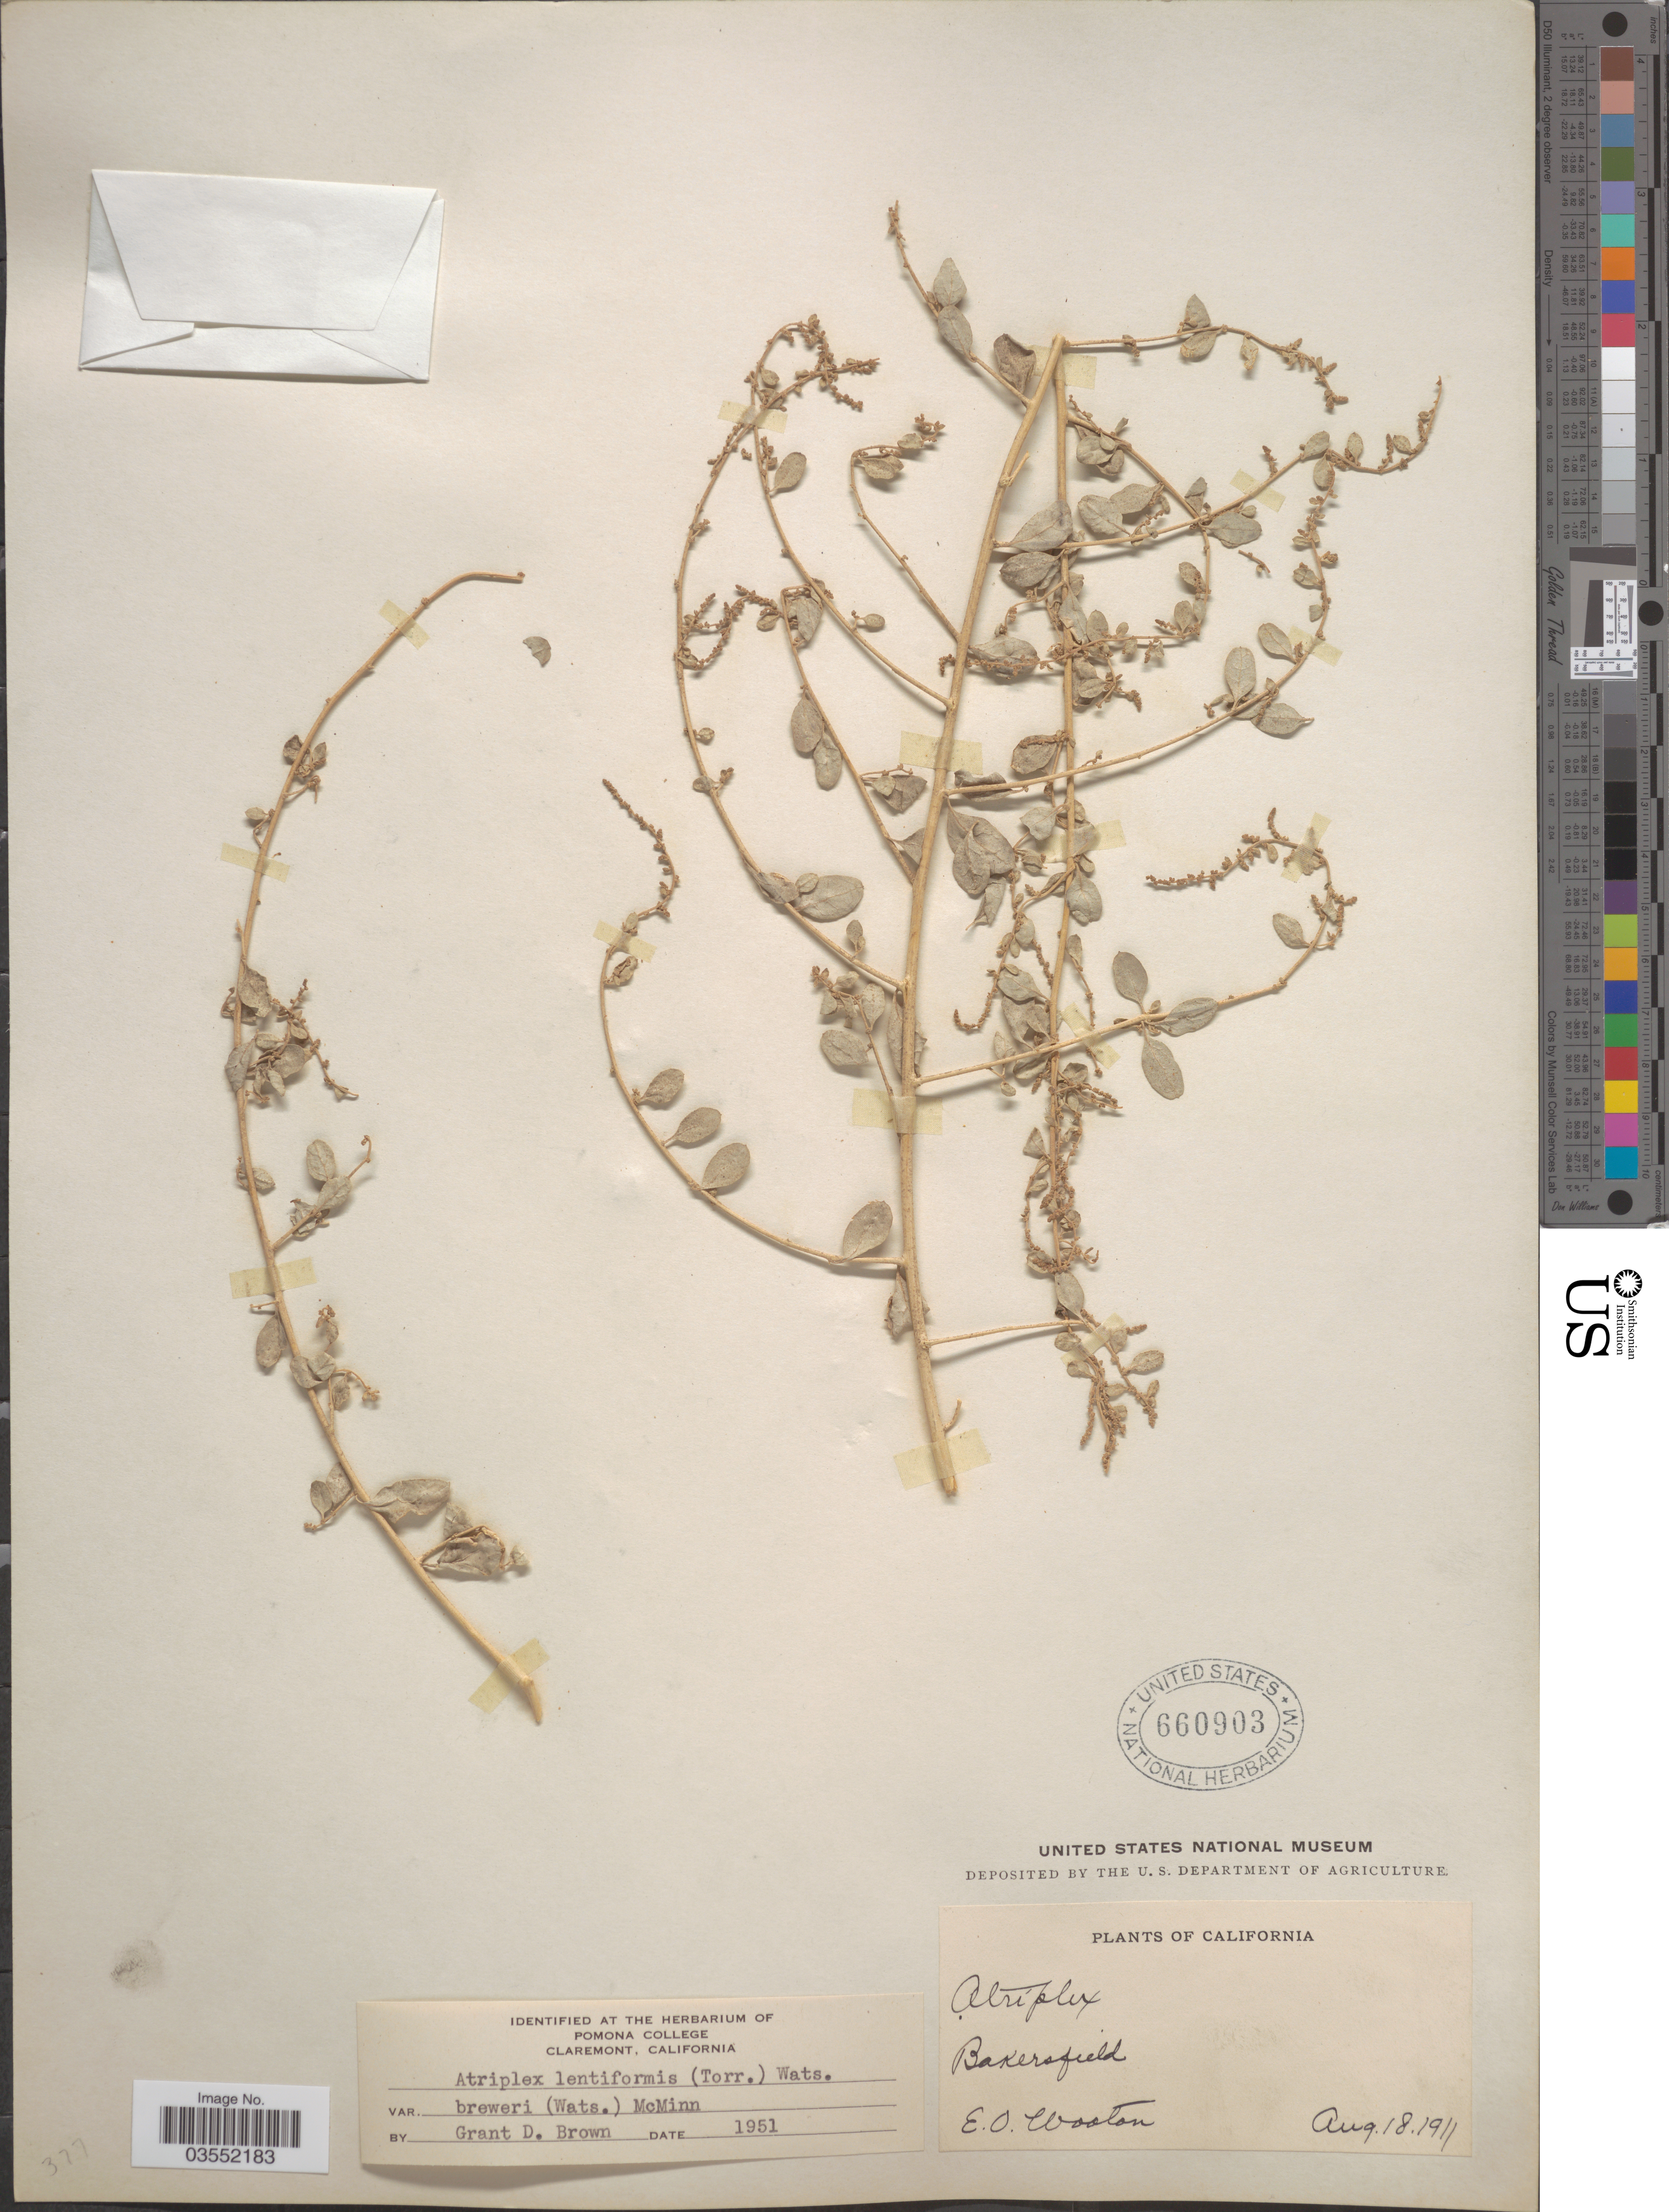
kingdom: Plantae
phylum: Tracheophyta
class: Magnoliopsida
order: Caryophyllales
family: Amaranthaceae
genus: Atriplex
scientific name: Atriplex lentiformis var. breweri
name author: (S. Watson) McMinn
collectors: E. O. Wooton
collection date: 1911-08-18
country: United States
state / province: California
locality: Bakersfield.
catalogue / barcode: US 660903